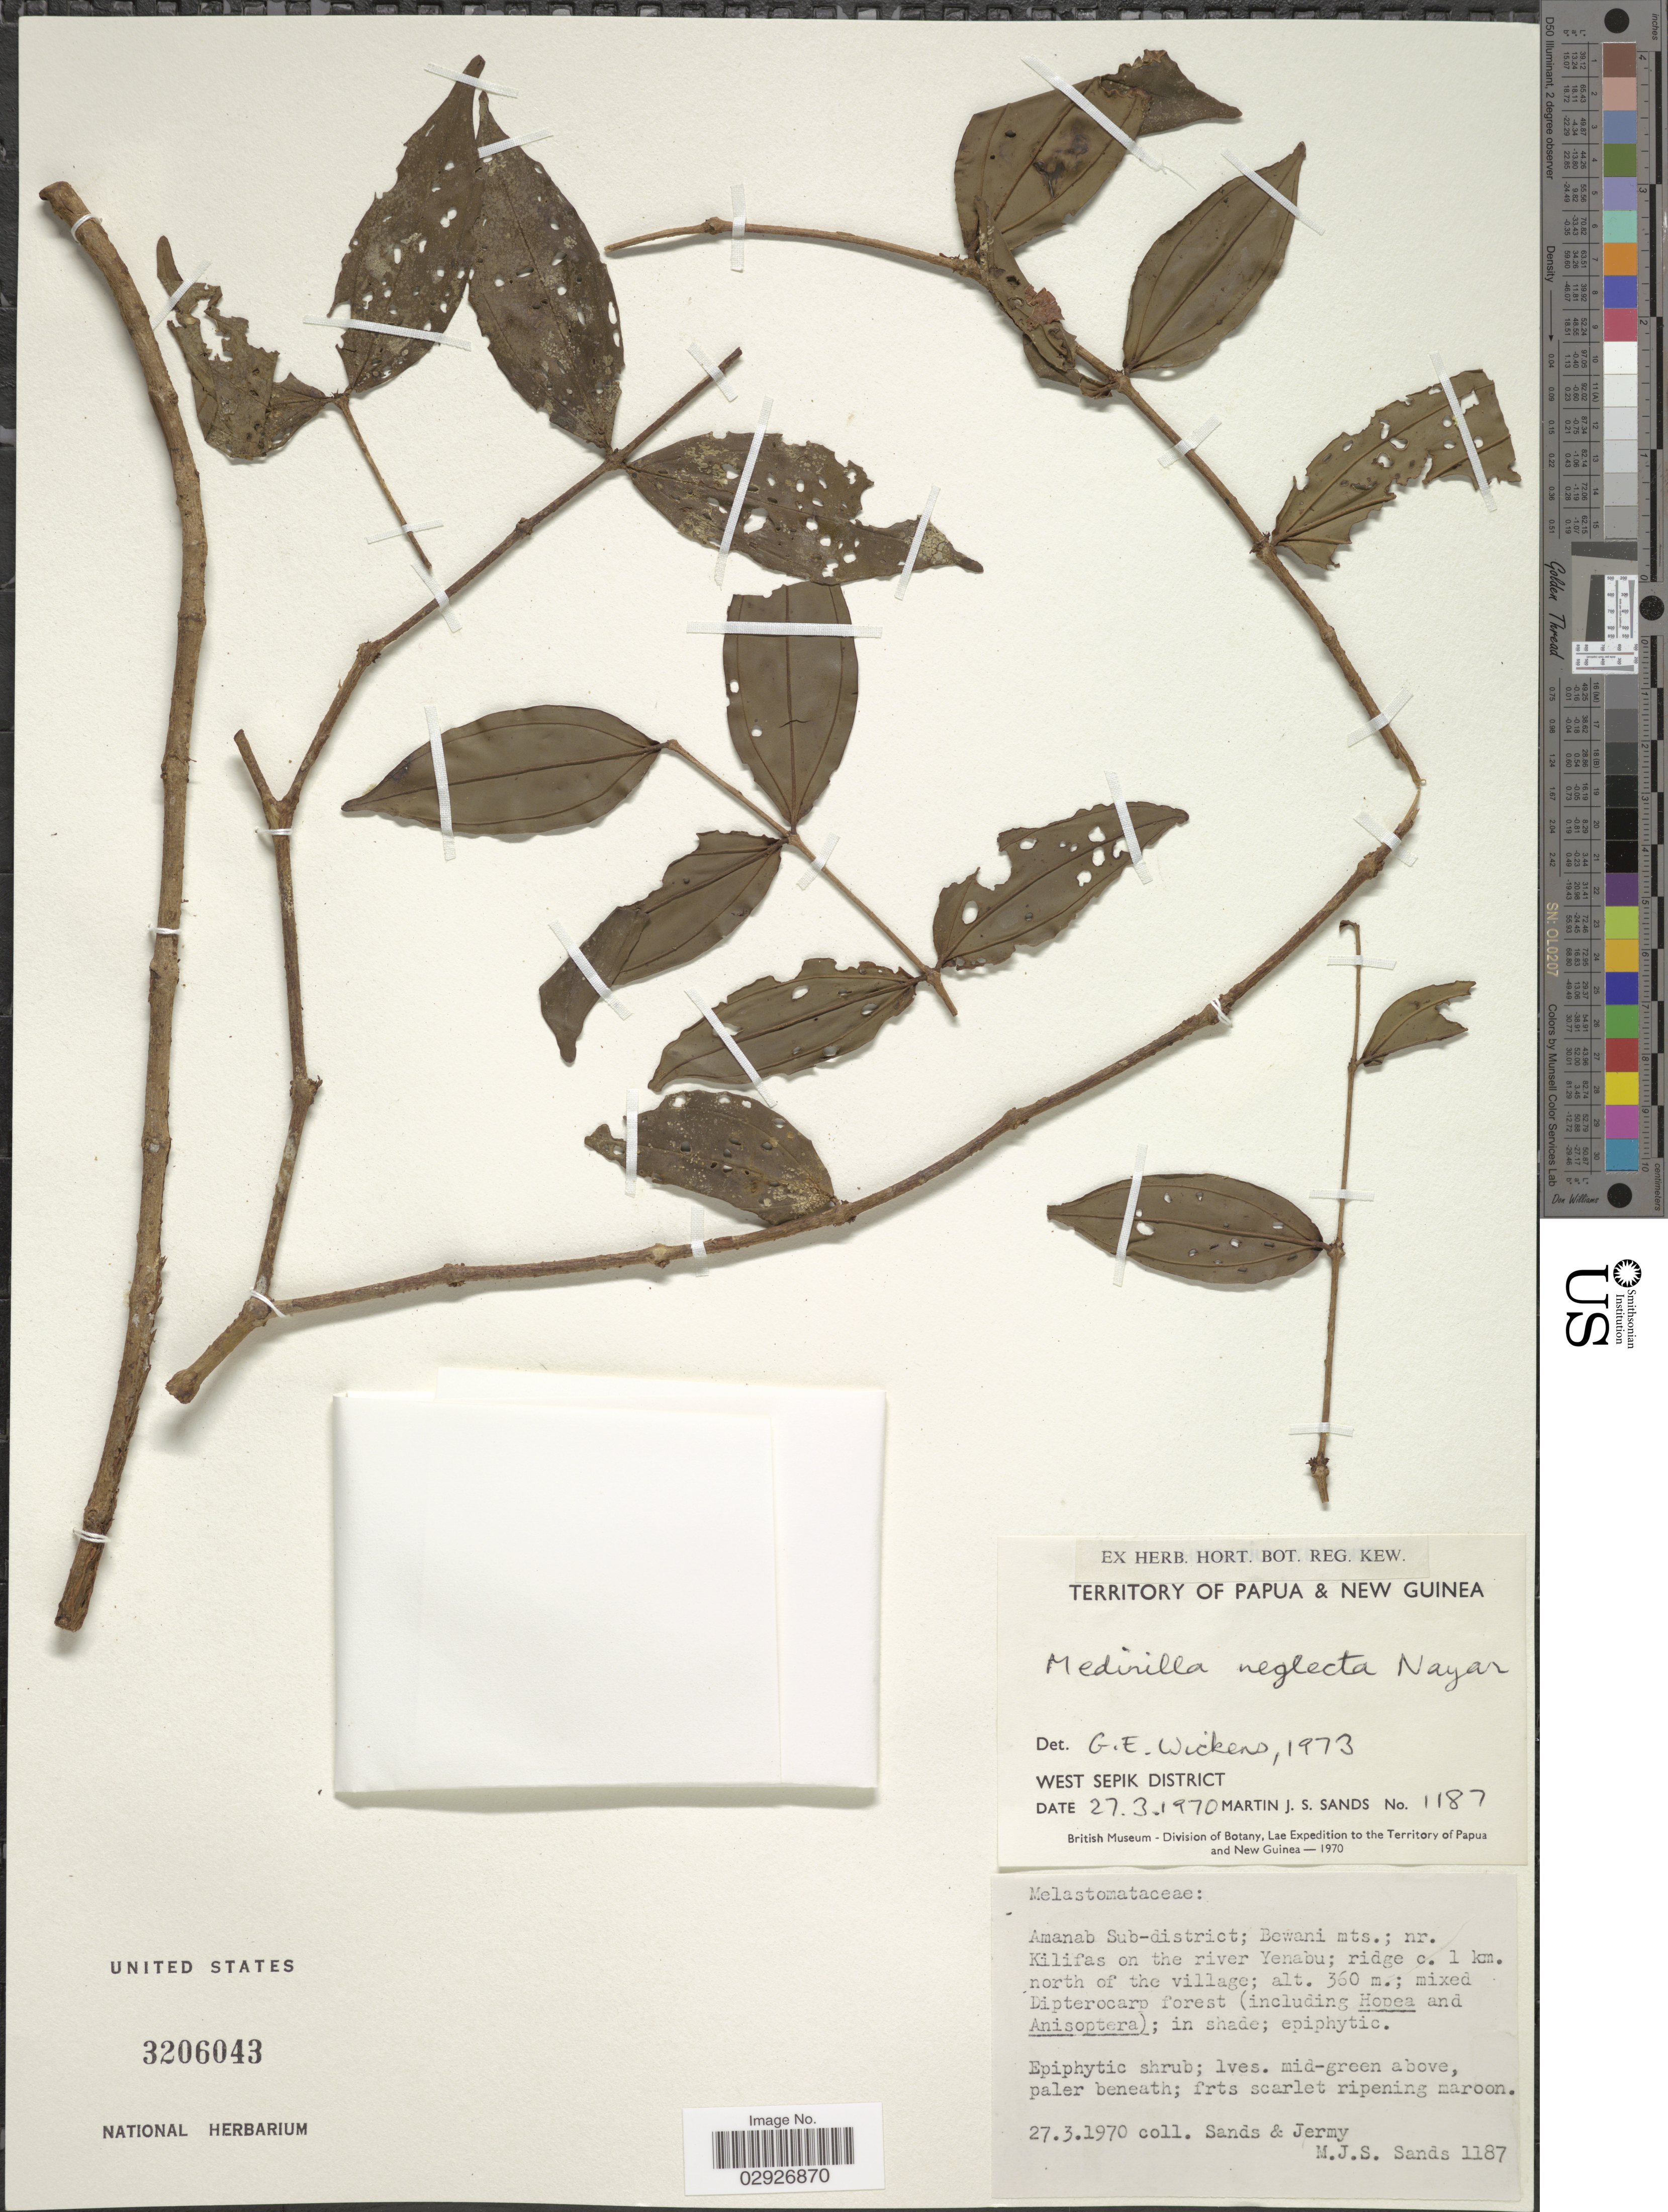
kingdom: Plantae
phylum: Tracheophyta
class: Magnoliopsida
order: Myrtales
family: Melastomataceae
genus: Medinilla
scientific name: Medinilla rubrifructus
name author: Ohwi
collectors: M. Sands & Jermy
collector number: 1187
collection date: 1970-03-27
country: Papua New Guinea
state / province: Sandaun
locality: Territory of Papua & New Guinea. West Sepik District. Amanab Sub-district; Bewani mts.; nr. Kilifas on the river Yenabu; ridge c. 1 km. north of the village.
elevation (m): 360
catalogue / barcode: US 3206043